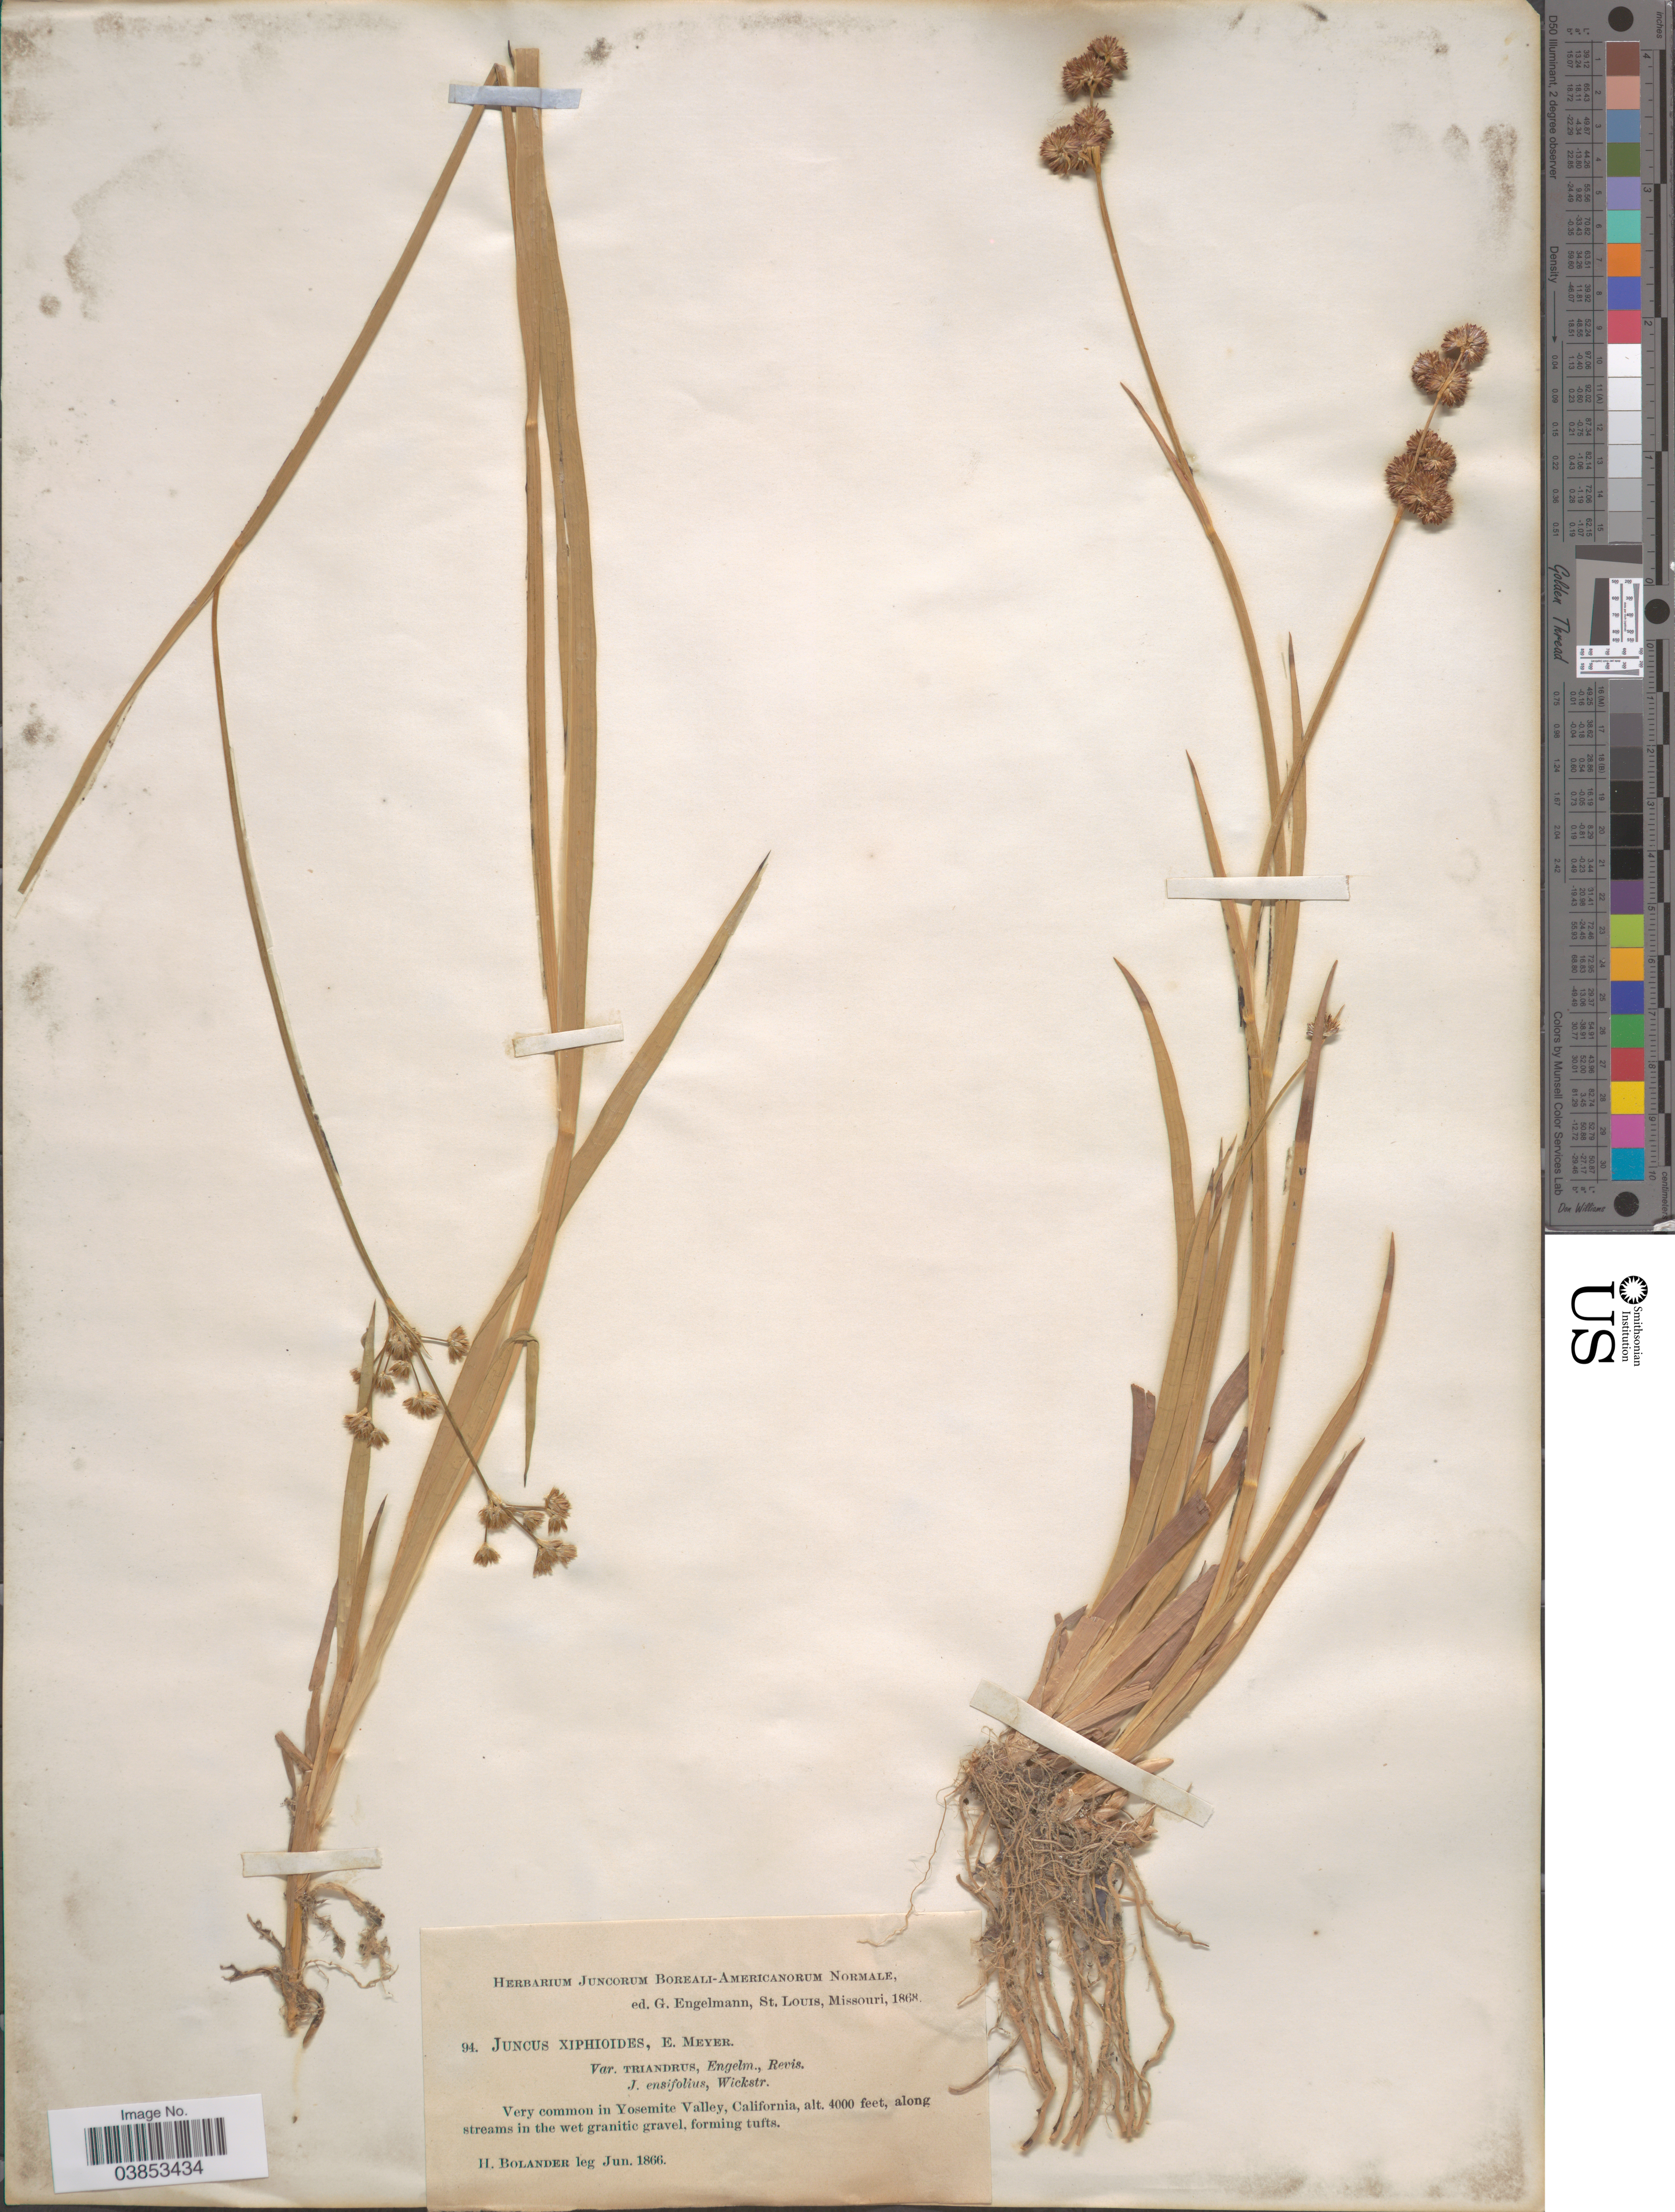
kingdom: Plantae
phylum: Tracheophyta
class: Liliopsida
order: Poales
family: Juncaceae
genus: Juncus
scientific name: Juncus ensifolius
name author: Wikstr.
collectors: H. Bolander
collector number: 94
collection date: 1866-06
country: United States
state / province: California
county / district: Mariposa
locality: In Yosemite Valley.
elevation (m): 1219